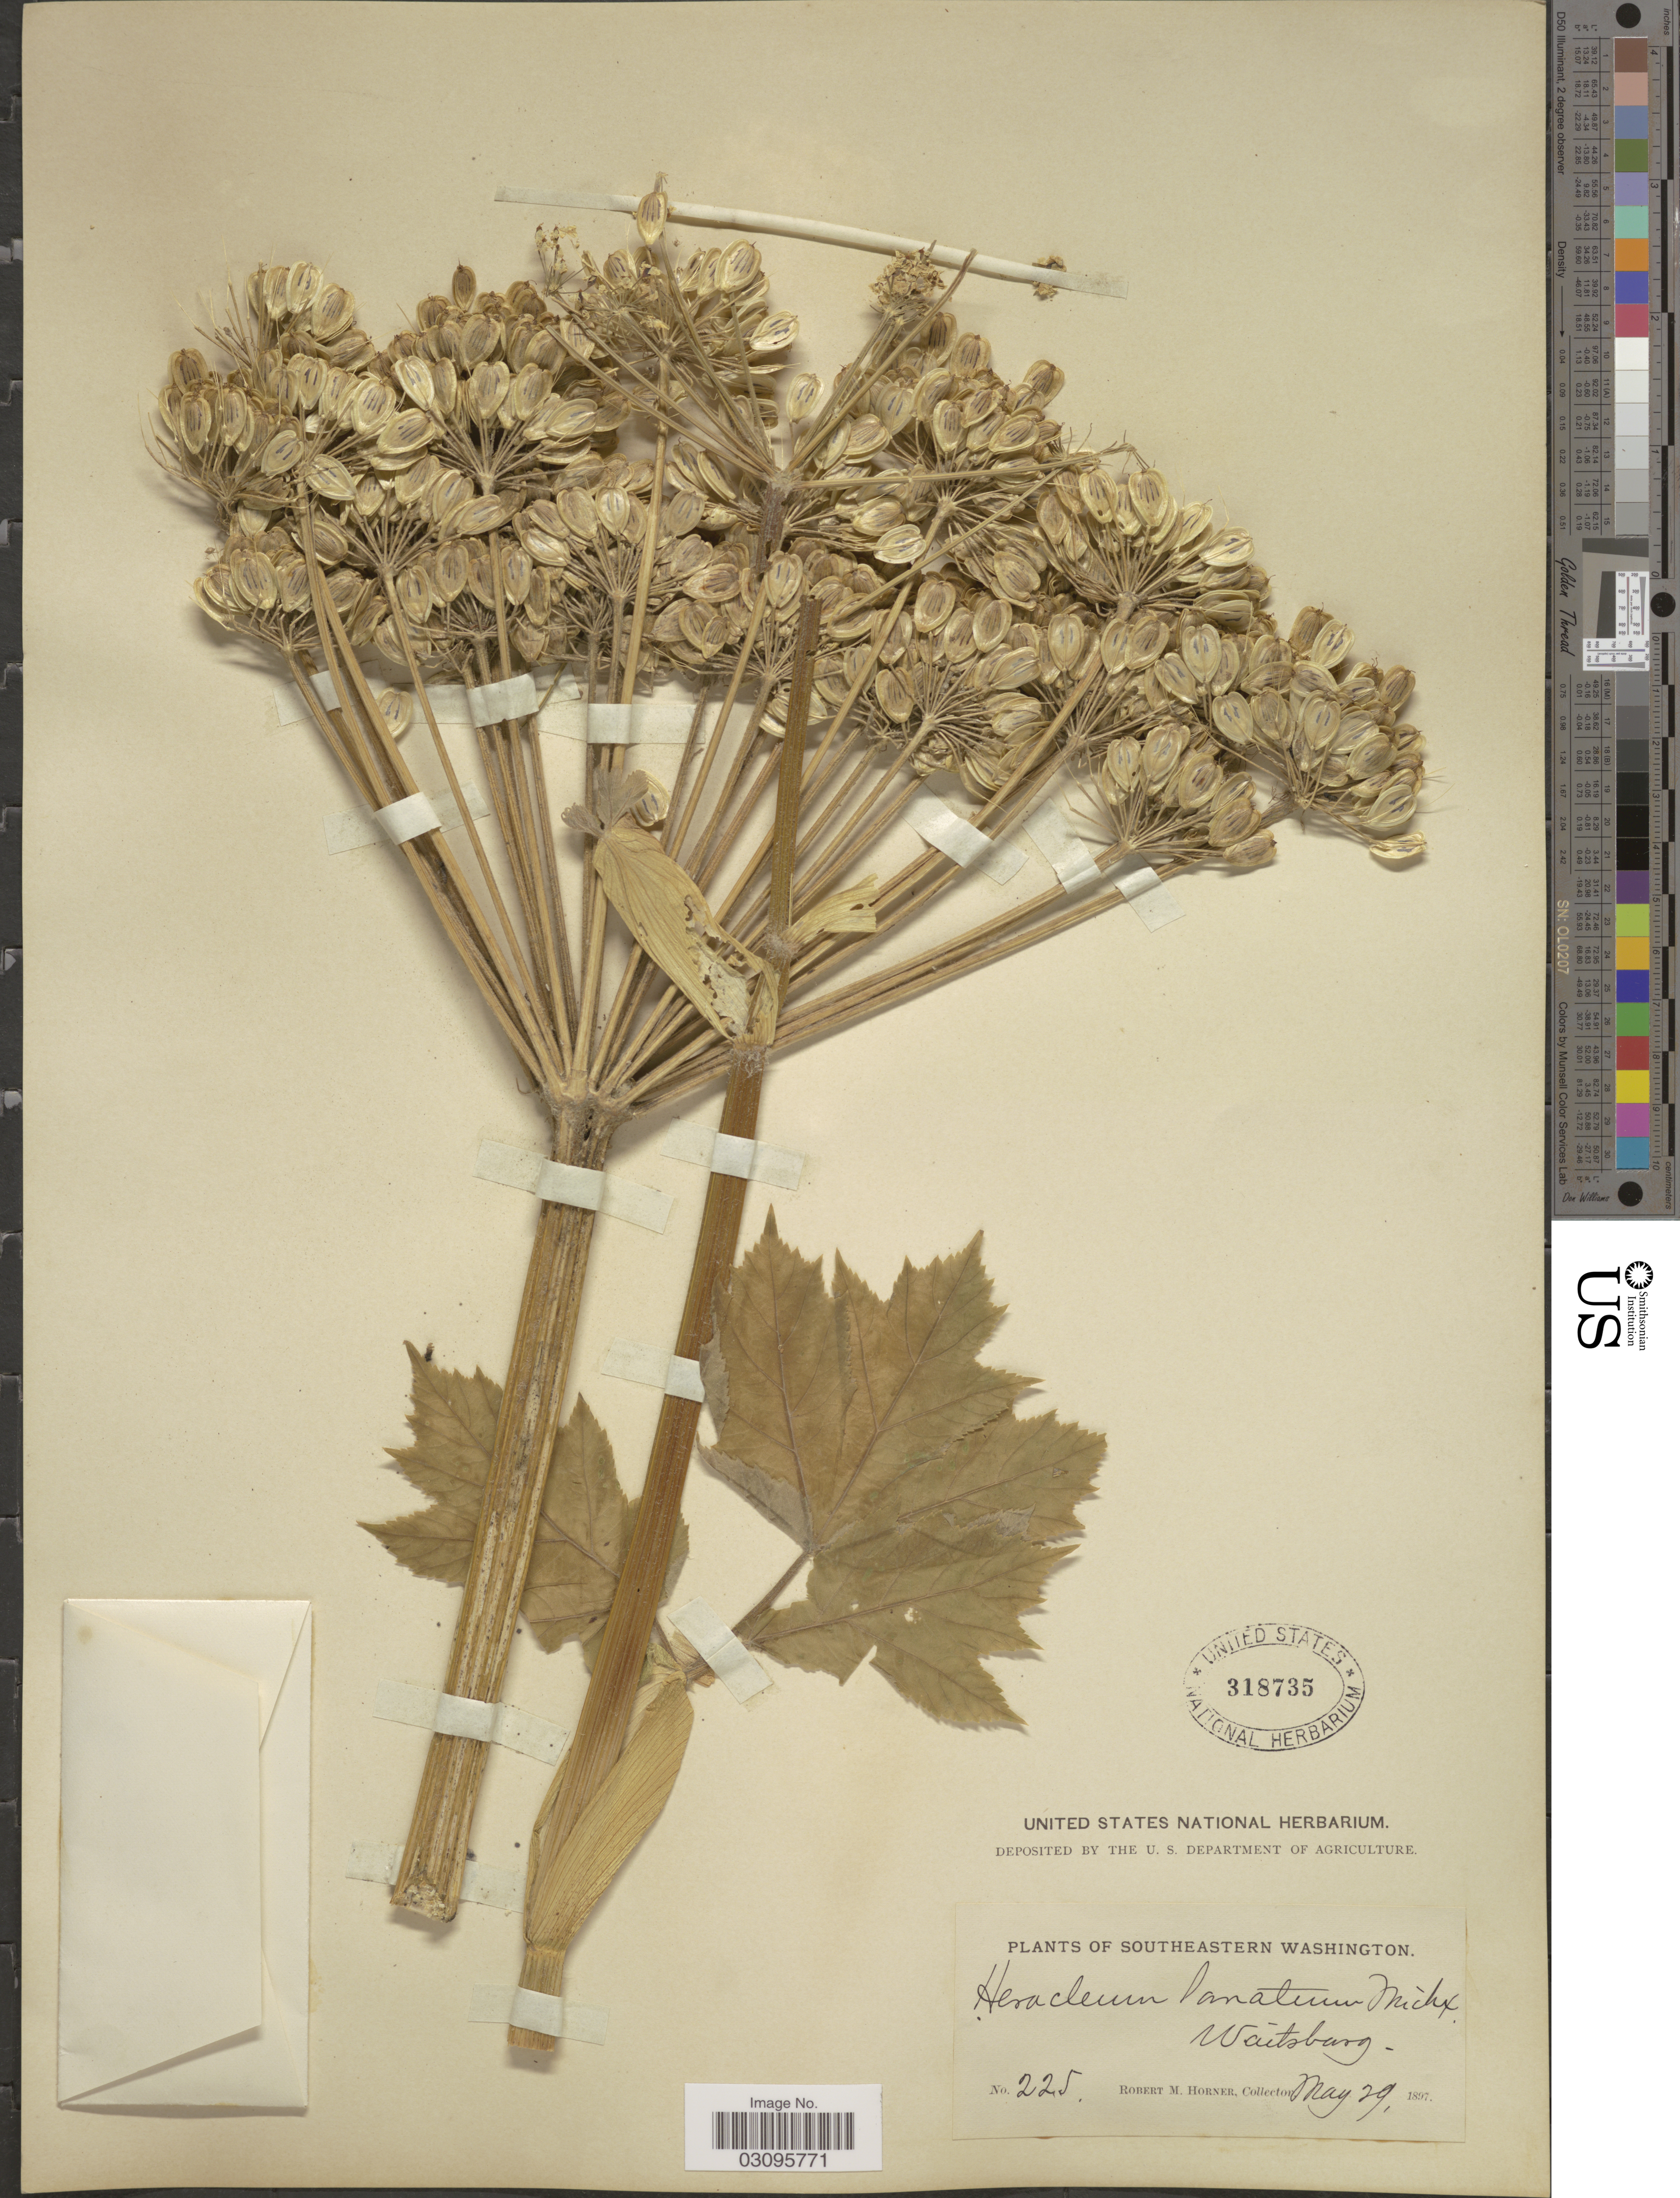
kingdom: Plantae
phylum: Tracheophyta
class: Magnoliopsida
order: Apiales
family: Apiaceae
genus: Heracleum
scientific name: Heracleum lanatum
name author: Michx.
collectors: R. Horner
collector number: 225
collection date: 1897-05-29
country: United States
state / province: Washington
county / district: Walla Walla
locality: Southeastern Washington. Waitsburg.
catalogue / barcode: US 318735